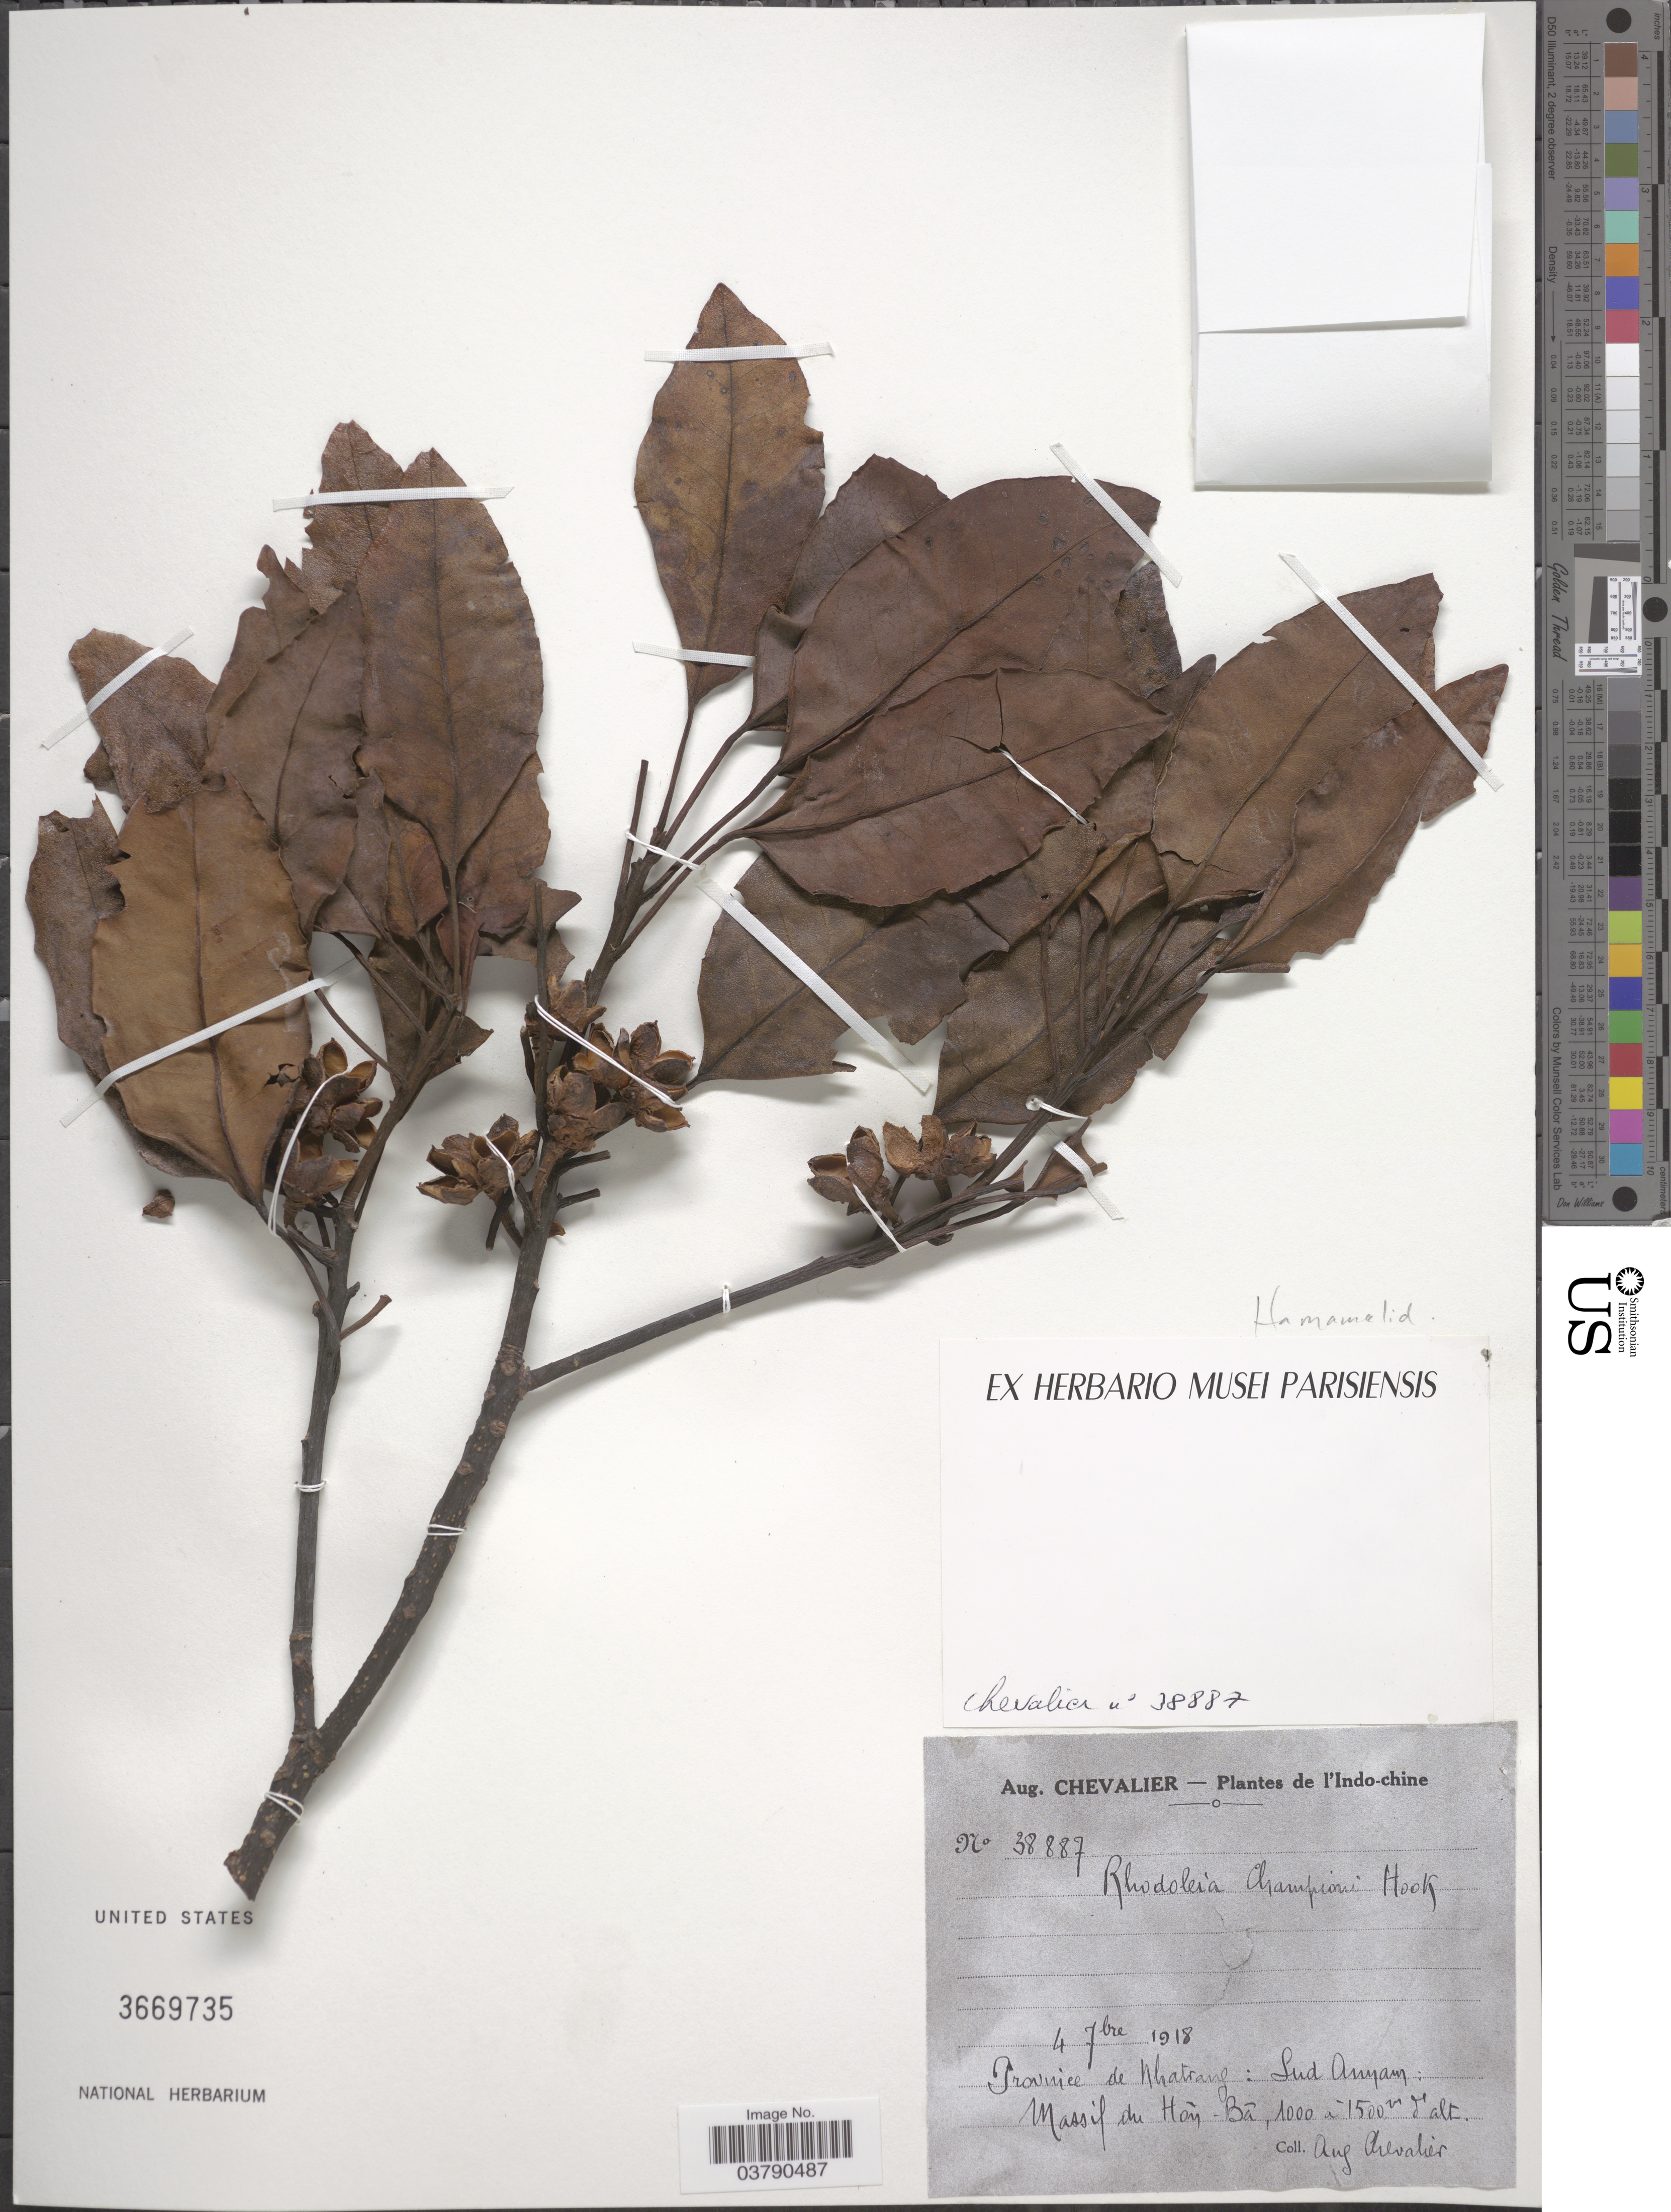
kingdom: Plantae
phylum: Tracheophyta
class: Magnoliopsida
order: Saxifragales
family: Hamamelidaceae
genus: Rhodoleia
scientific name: Rhodoleia championii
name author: Hook. f.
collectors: A. J. Chevalier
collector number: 38887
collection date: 1918-09-04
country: Vietnam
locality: L'Indo-chine. Province de Nhatrang: Sud Annam: Massif du Hái Bā.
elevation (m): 1500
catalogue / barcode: US 3669735